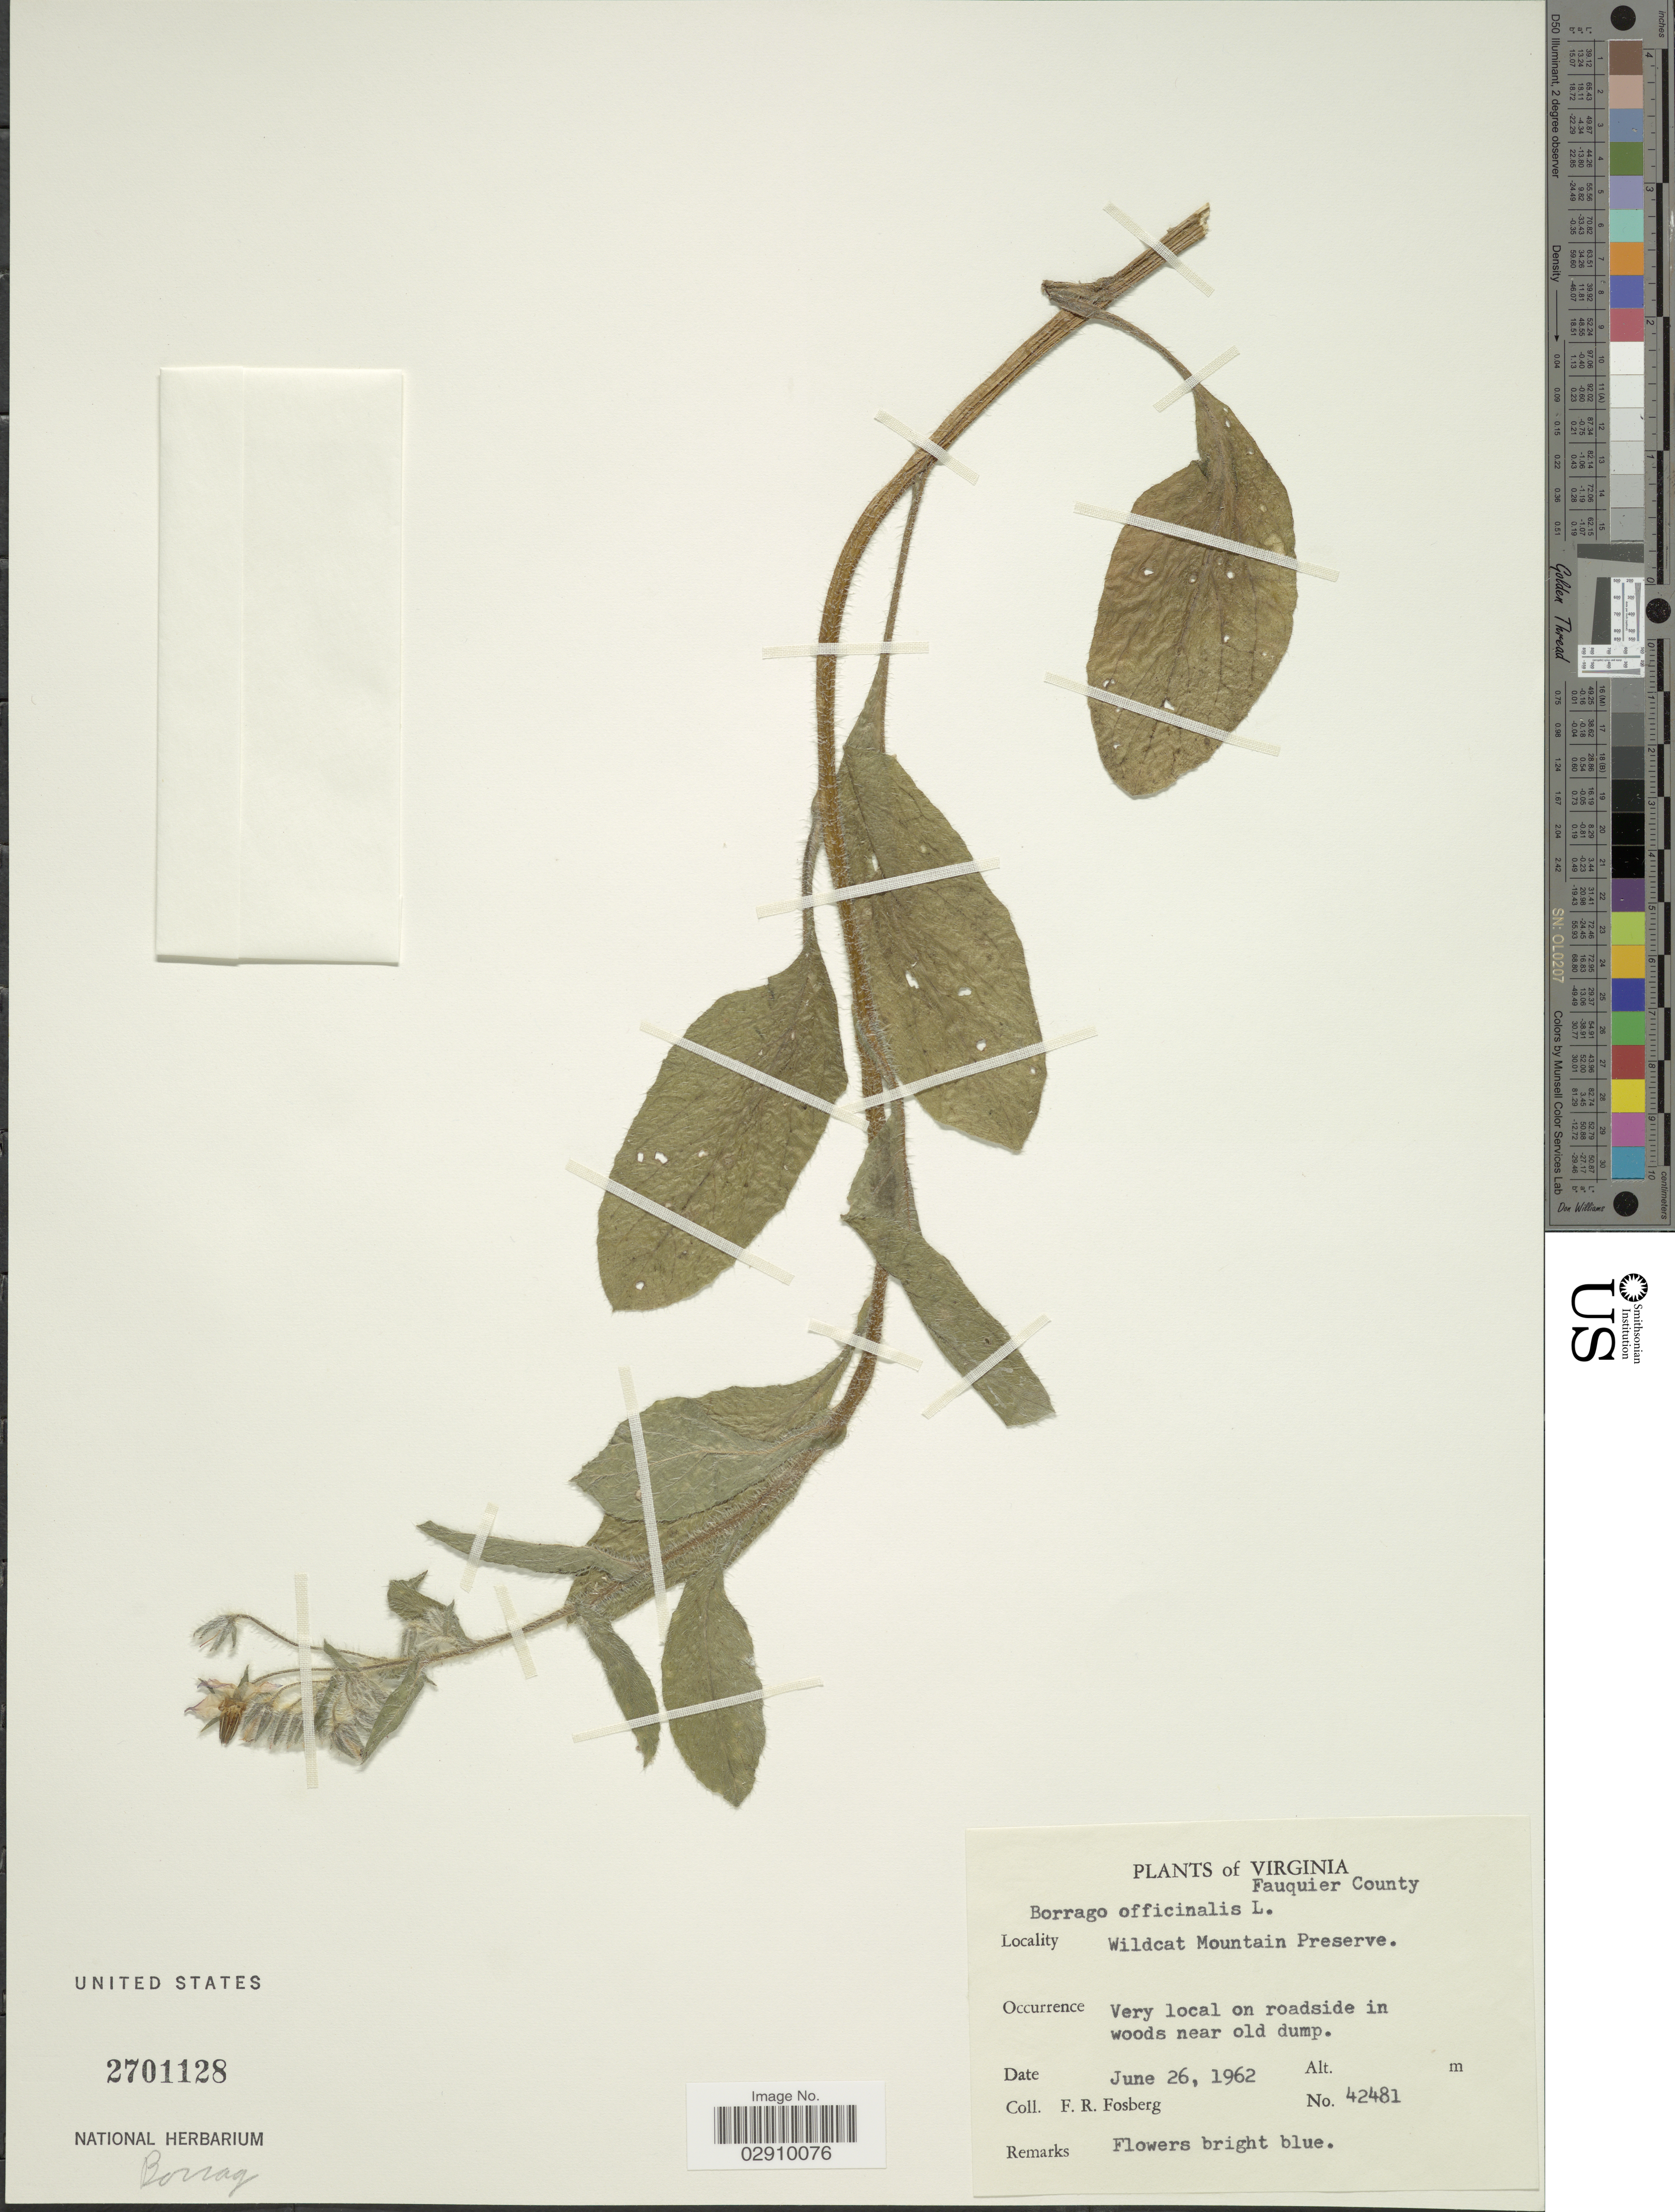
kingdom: Plantae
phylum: Tracheophyta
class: Magnoliopsida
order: Boraginales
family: Boraginaceae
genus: Borago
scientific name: Borago officinalis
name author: L.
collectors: F. R. Fosberg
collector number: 42481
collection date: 1962-06-26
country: United States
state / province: Virginia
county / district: Fauquier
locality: Wildcat Mountain Preserve, Fauquier County.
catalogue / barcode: US 2701128